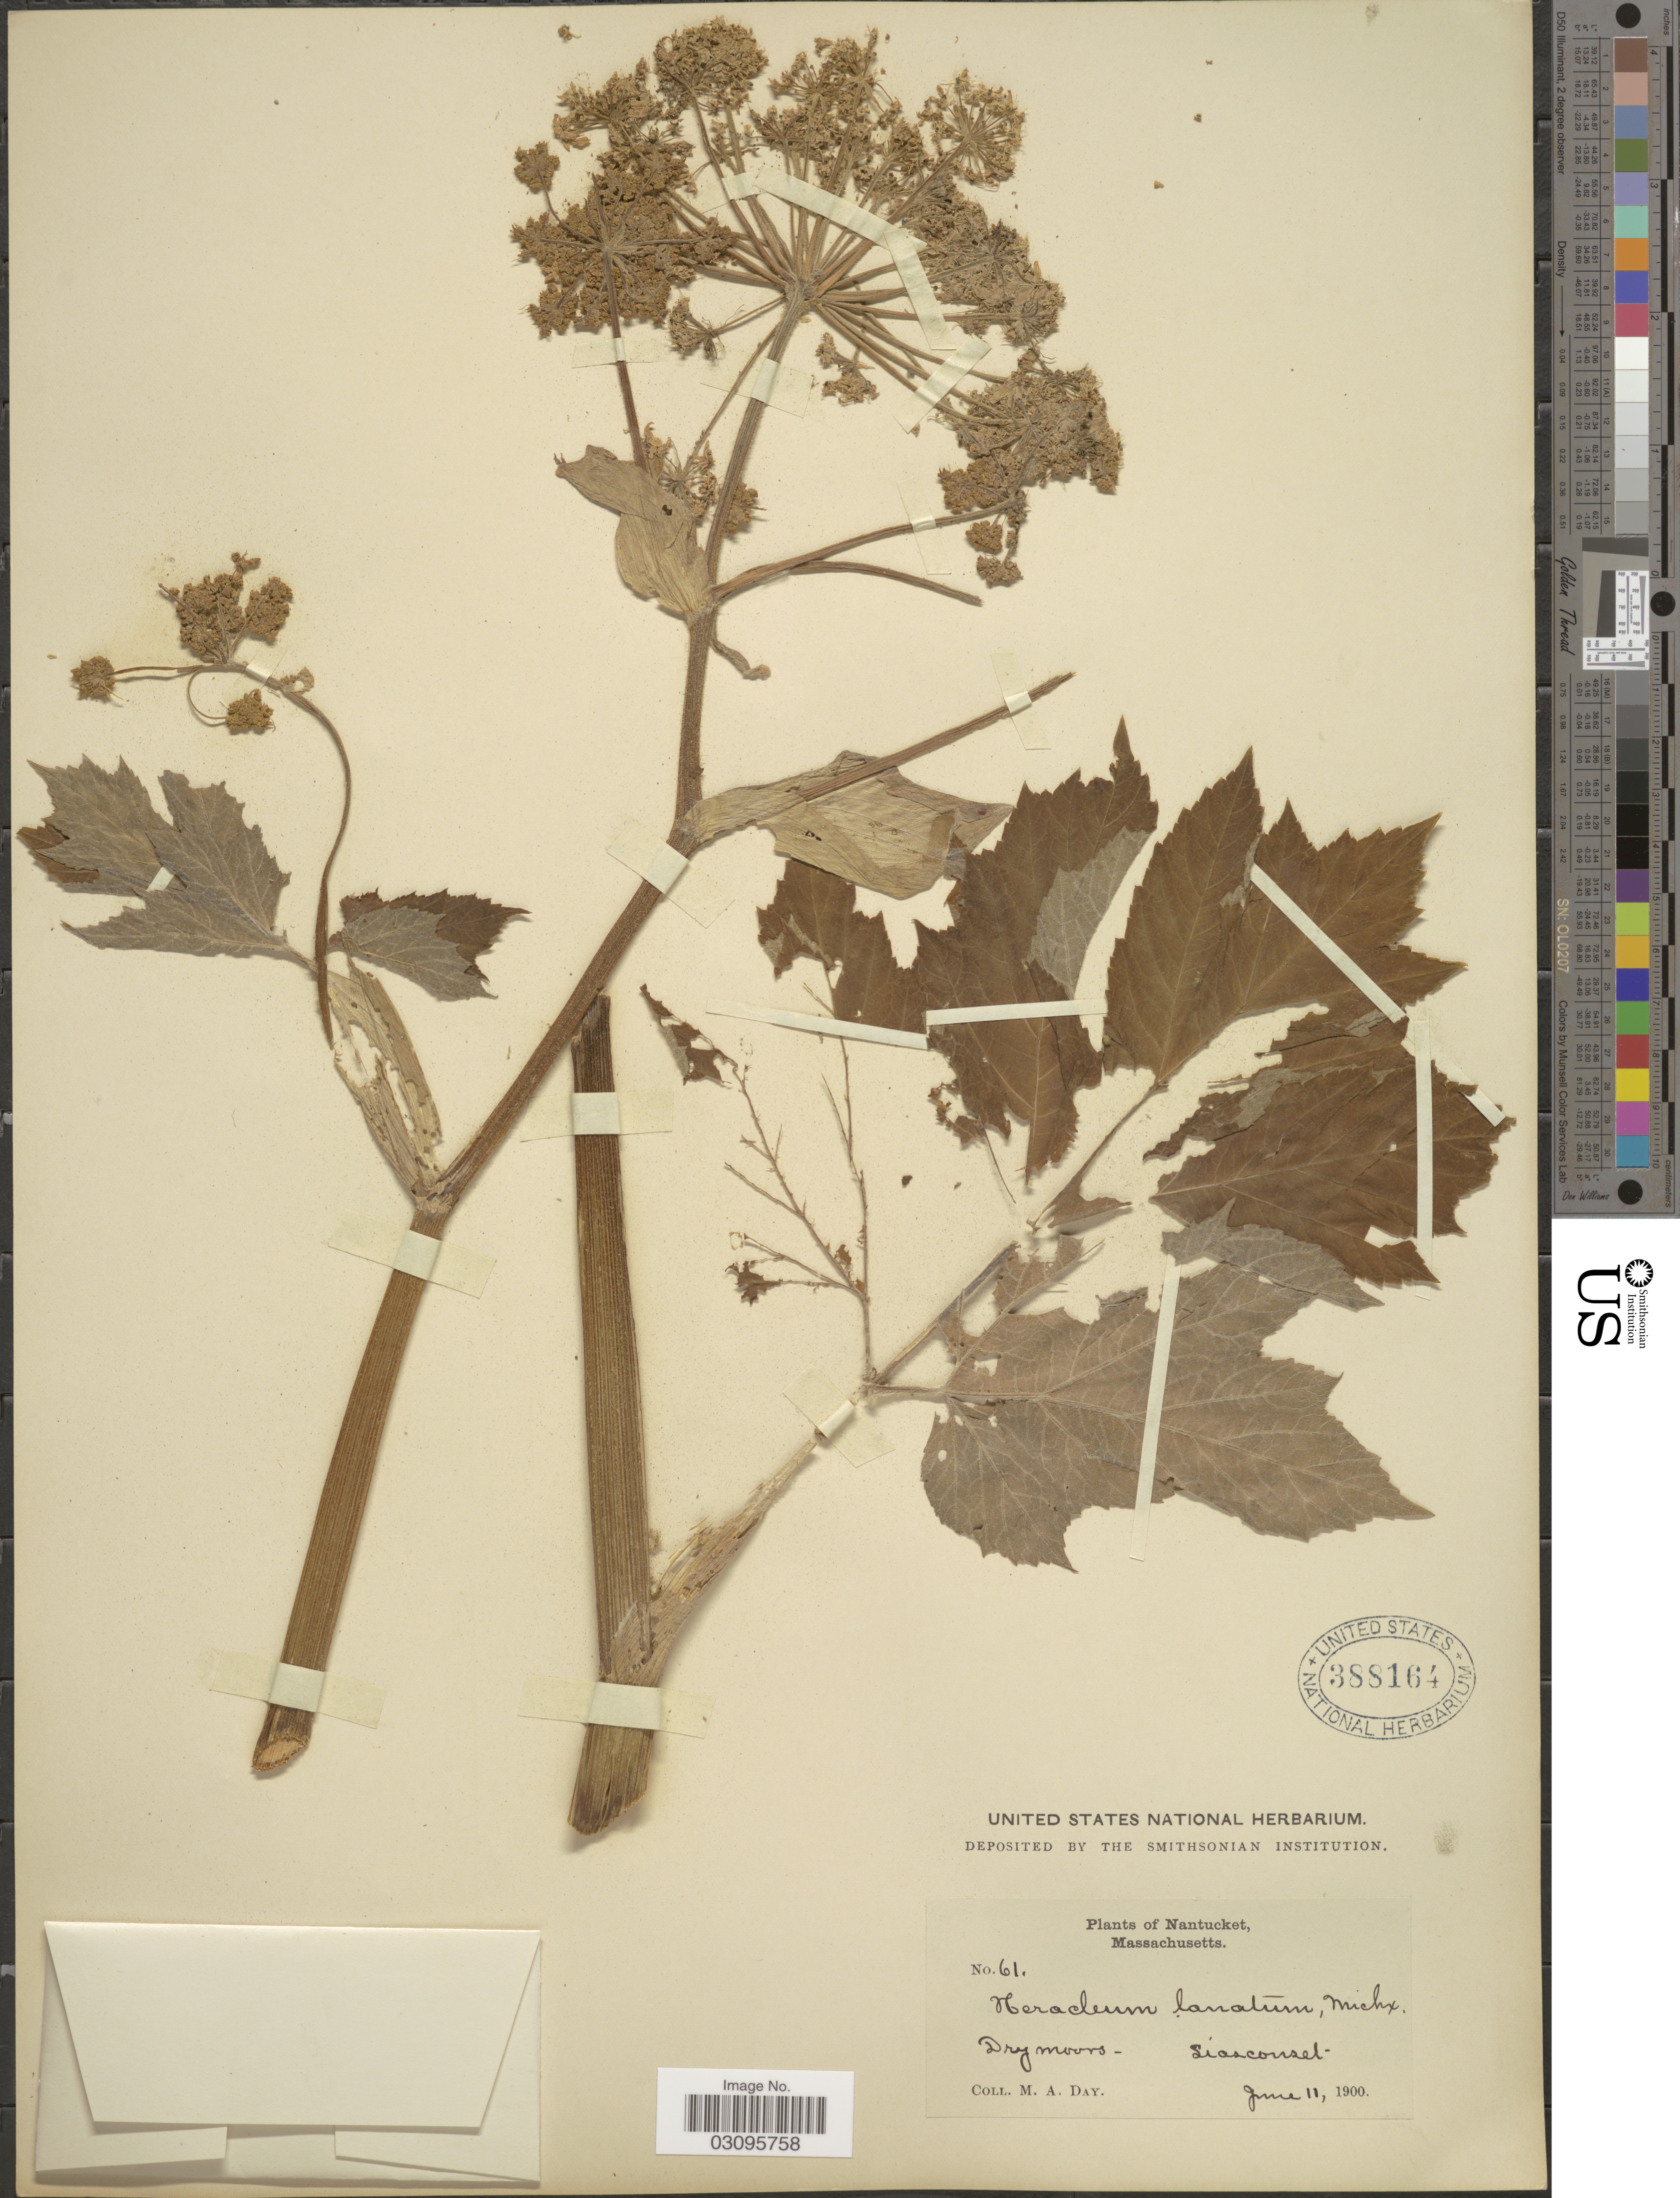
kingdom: Plantae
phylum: Tracheophyta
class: Magnoliopsida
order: Apiales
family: Apiaceae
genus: Heracleum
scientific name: Heracleum lanatum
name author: Michx.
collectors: M. Day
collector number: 61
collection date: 1900-06-11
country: United States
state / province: Massachusetts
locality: Nantucket. Siasconset.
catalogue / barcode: US 388164